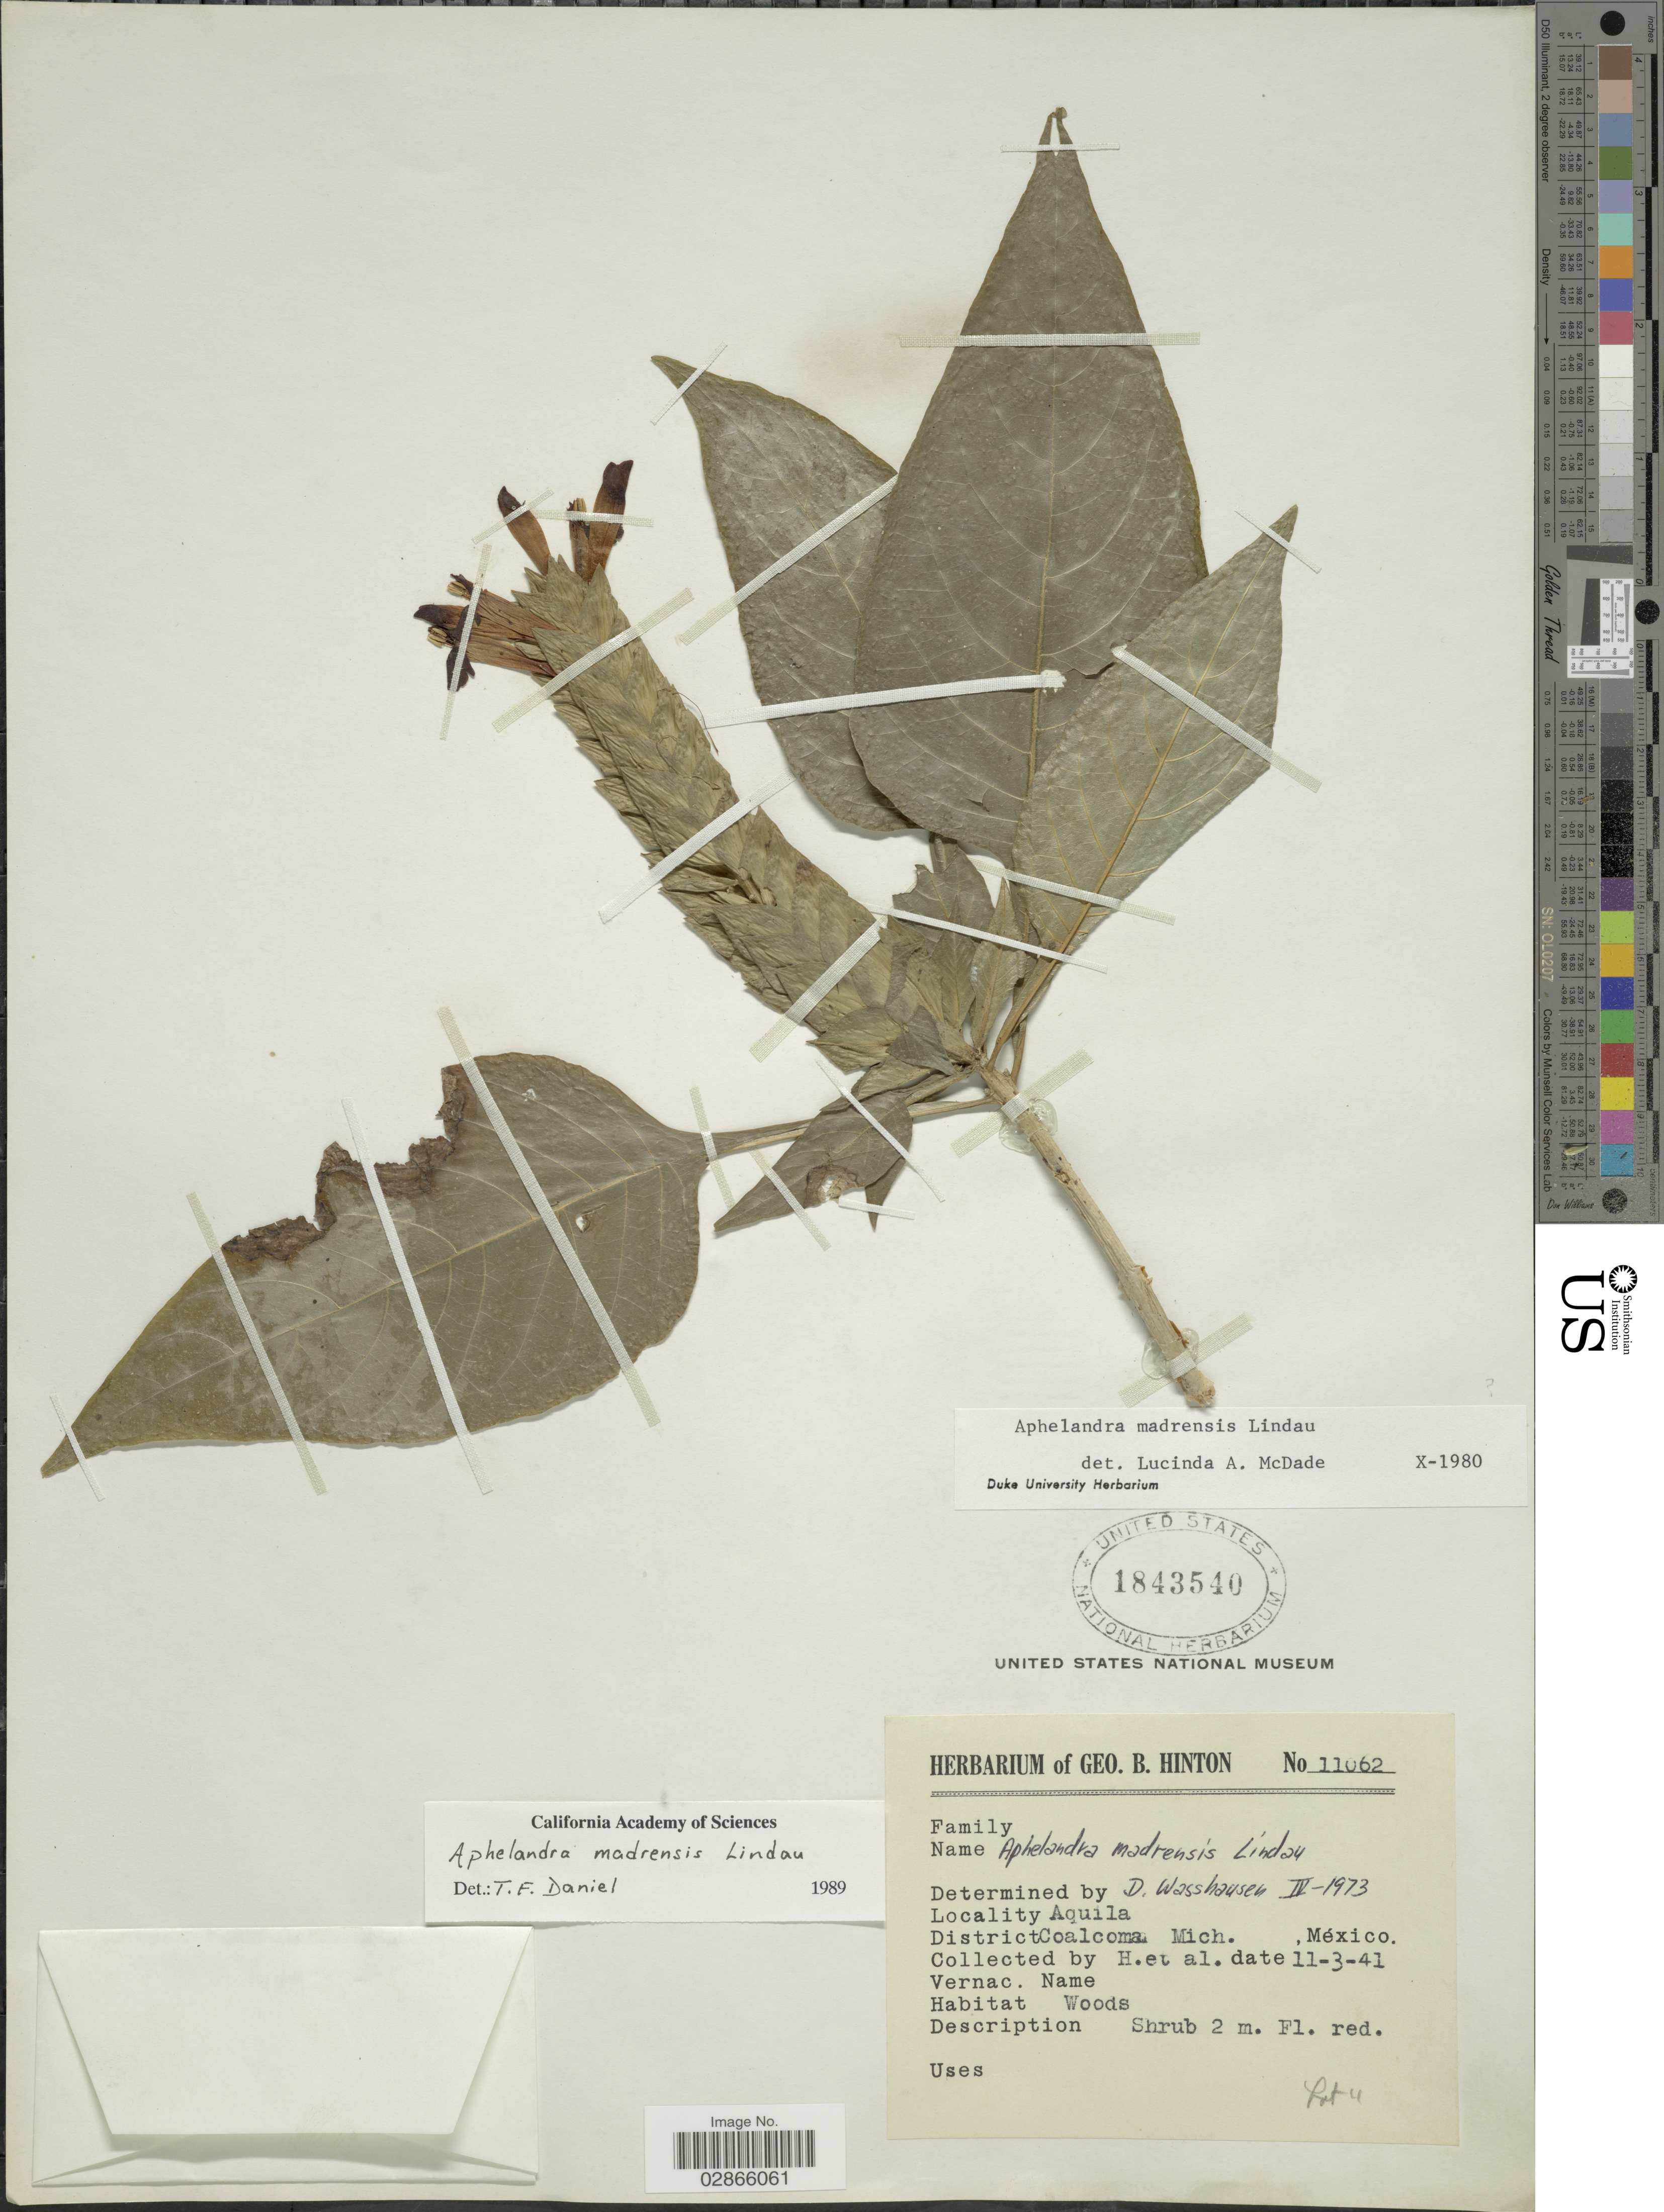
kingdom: Plantae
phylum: Tracheophyta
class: Magnoliopsida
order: Lamiales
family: Acanthaceae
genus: Aphelandra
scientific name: Aphelandra madrensis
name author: Lindau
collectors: G. B. Hinton & et al.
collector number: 11062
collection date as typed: Transcribed d/m/y: 11/3/41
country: Mexico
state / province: Michoacán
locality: Aquila. District Coalcoman.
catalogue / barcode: US 1843540